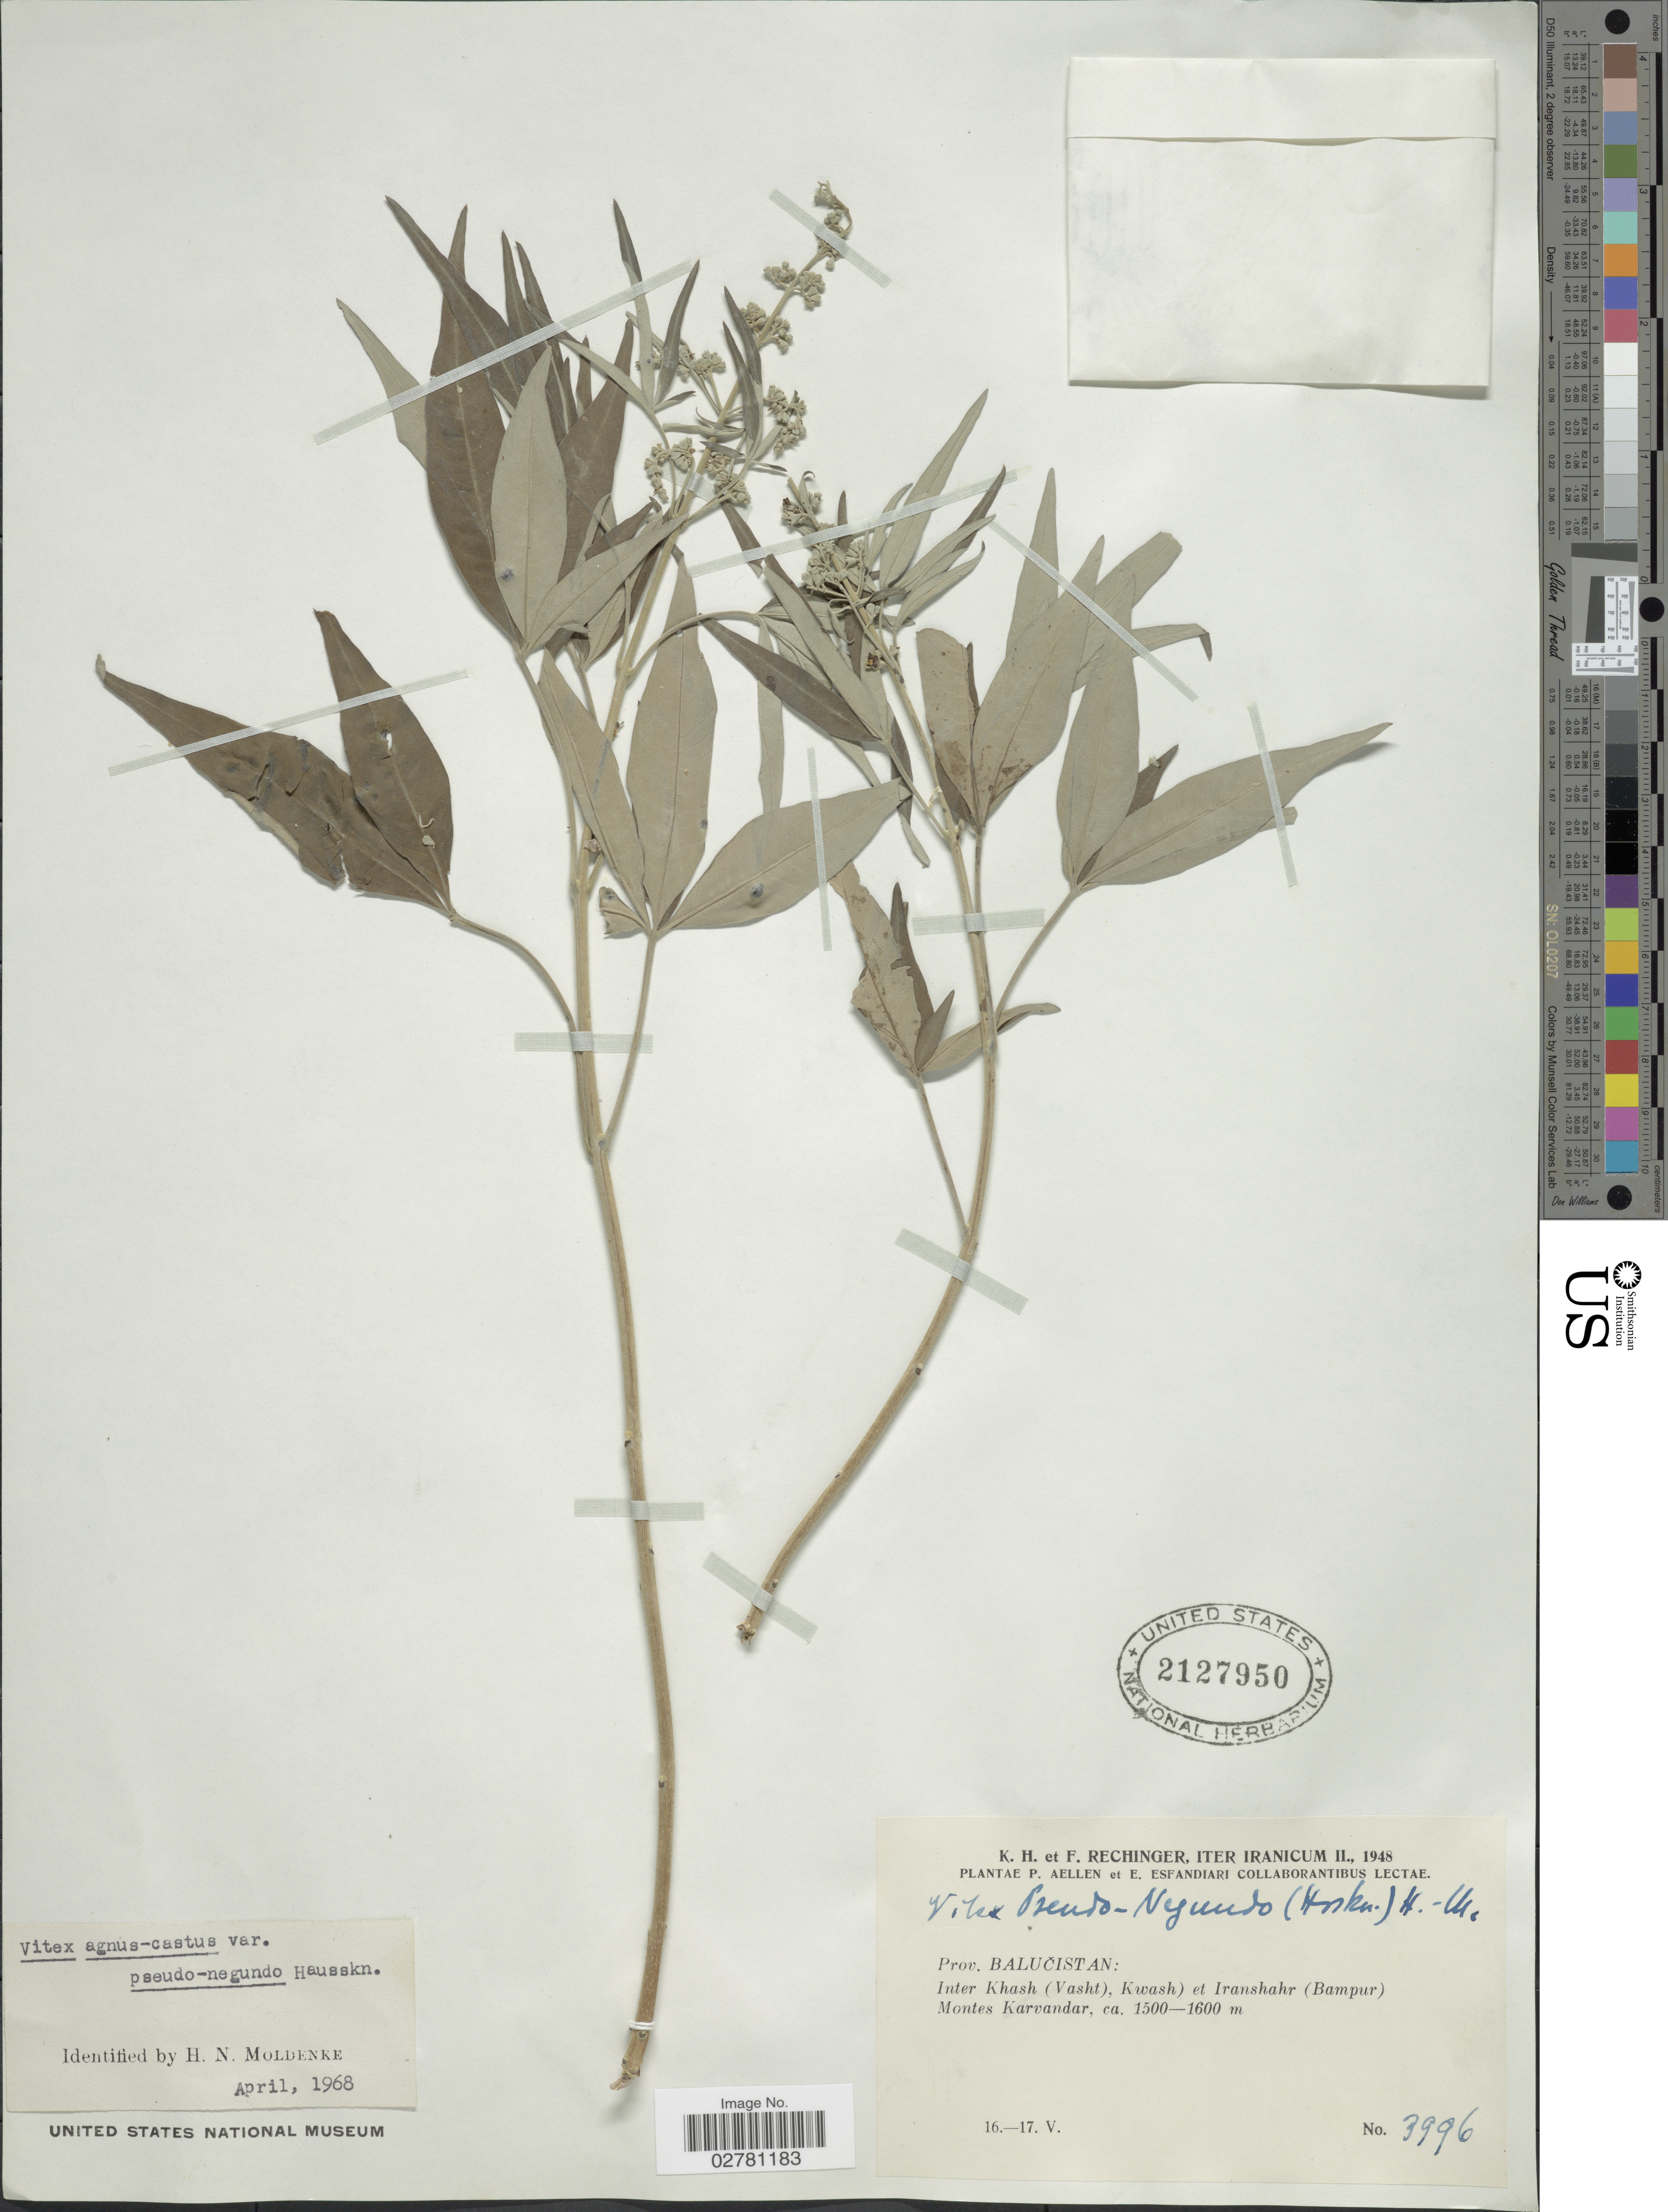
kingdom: Plantae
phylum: Tracheophyta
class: Magnoliopsida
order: Lamiales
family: Lamiaceae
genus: Vitex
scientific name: Vitex agnus-castus var. pseudonegundo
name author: Hausskn.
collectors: K. H. Rechinger, F. Rechinger, P. Aellen & E. Esfandiari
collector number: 3996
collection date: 1948-05-16/1948-05-17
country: Iran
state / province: Sistan and Baluchistan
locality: Prov. Balucistan: Inter Khash (Vasht), Kwash) et Iranshahr (Bampur) Montes Karvandar.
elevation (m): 1500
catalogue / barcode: US 2127950